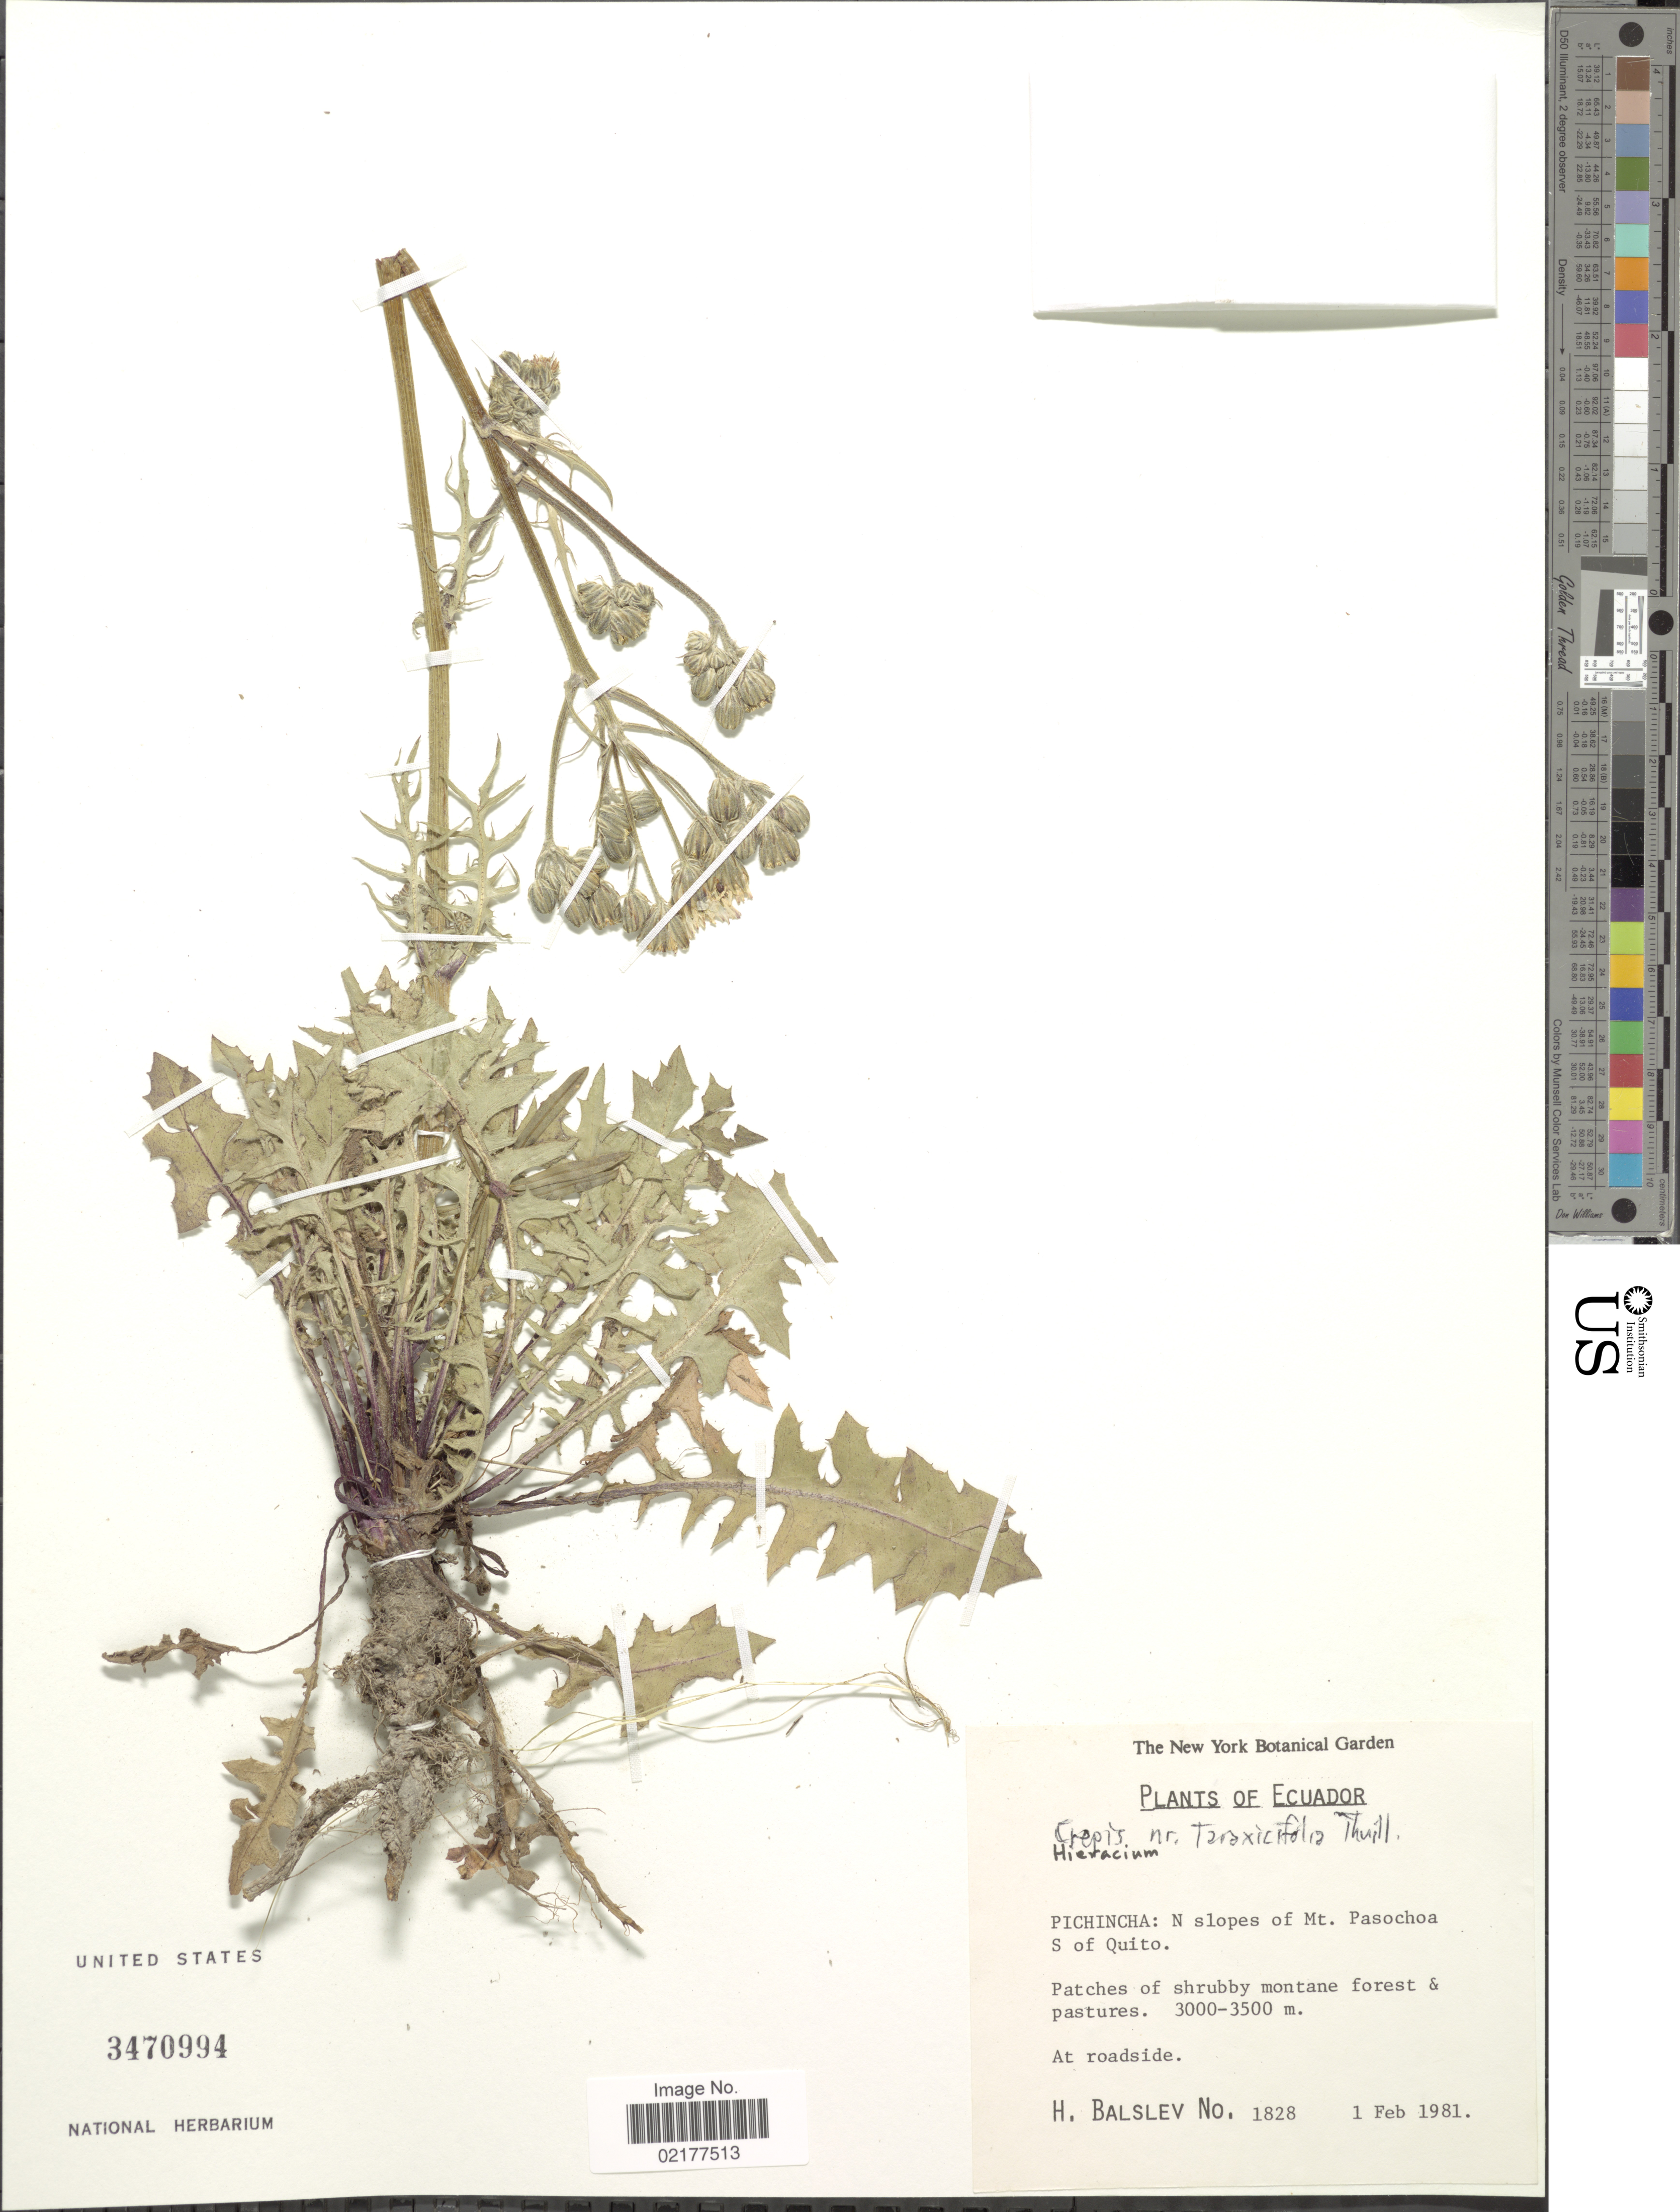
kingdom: Plantae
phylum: Tracheophyta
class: Magnoliopsida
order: Asterales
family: Asteraceae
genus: Crepis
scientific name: Crepis sp.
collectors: H. Balslev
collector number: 1828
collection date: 1981-02-01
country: Ecuador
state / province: Pichincha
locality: N slope of Mt. Pasochoa S of Quito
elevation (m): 3000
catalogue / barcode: US 3470994